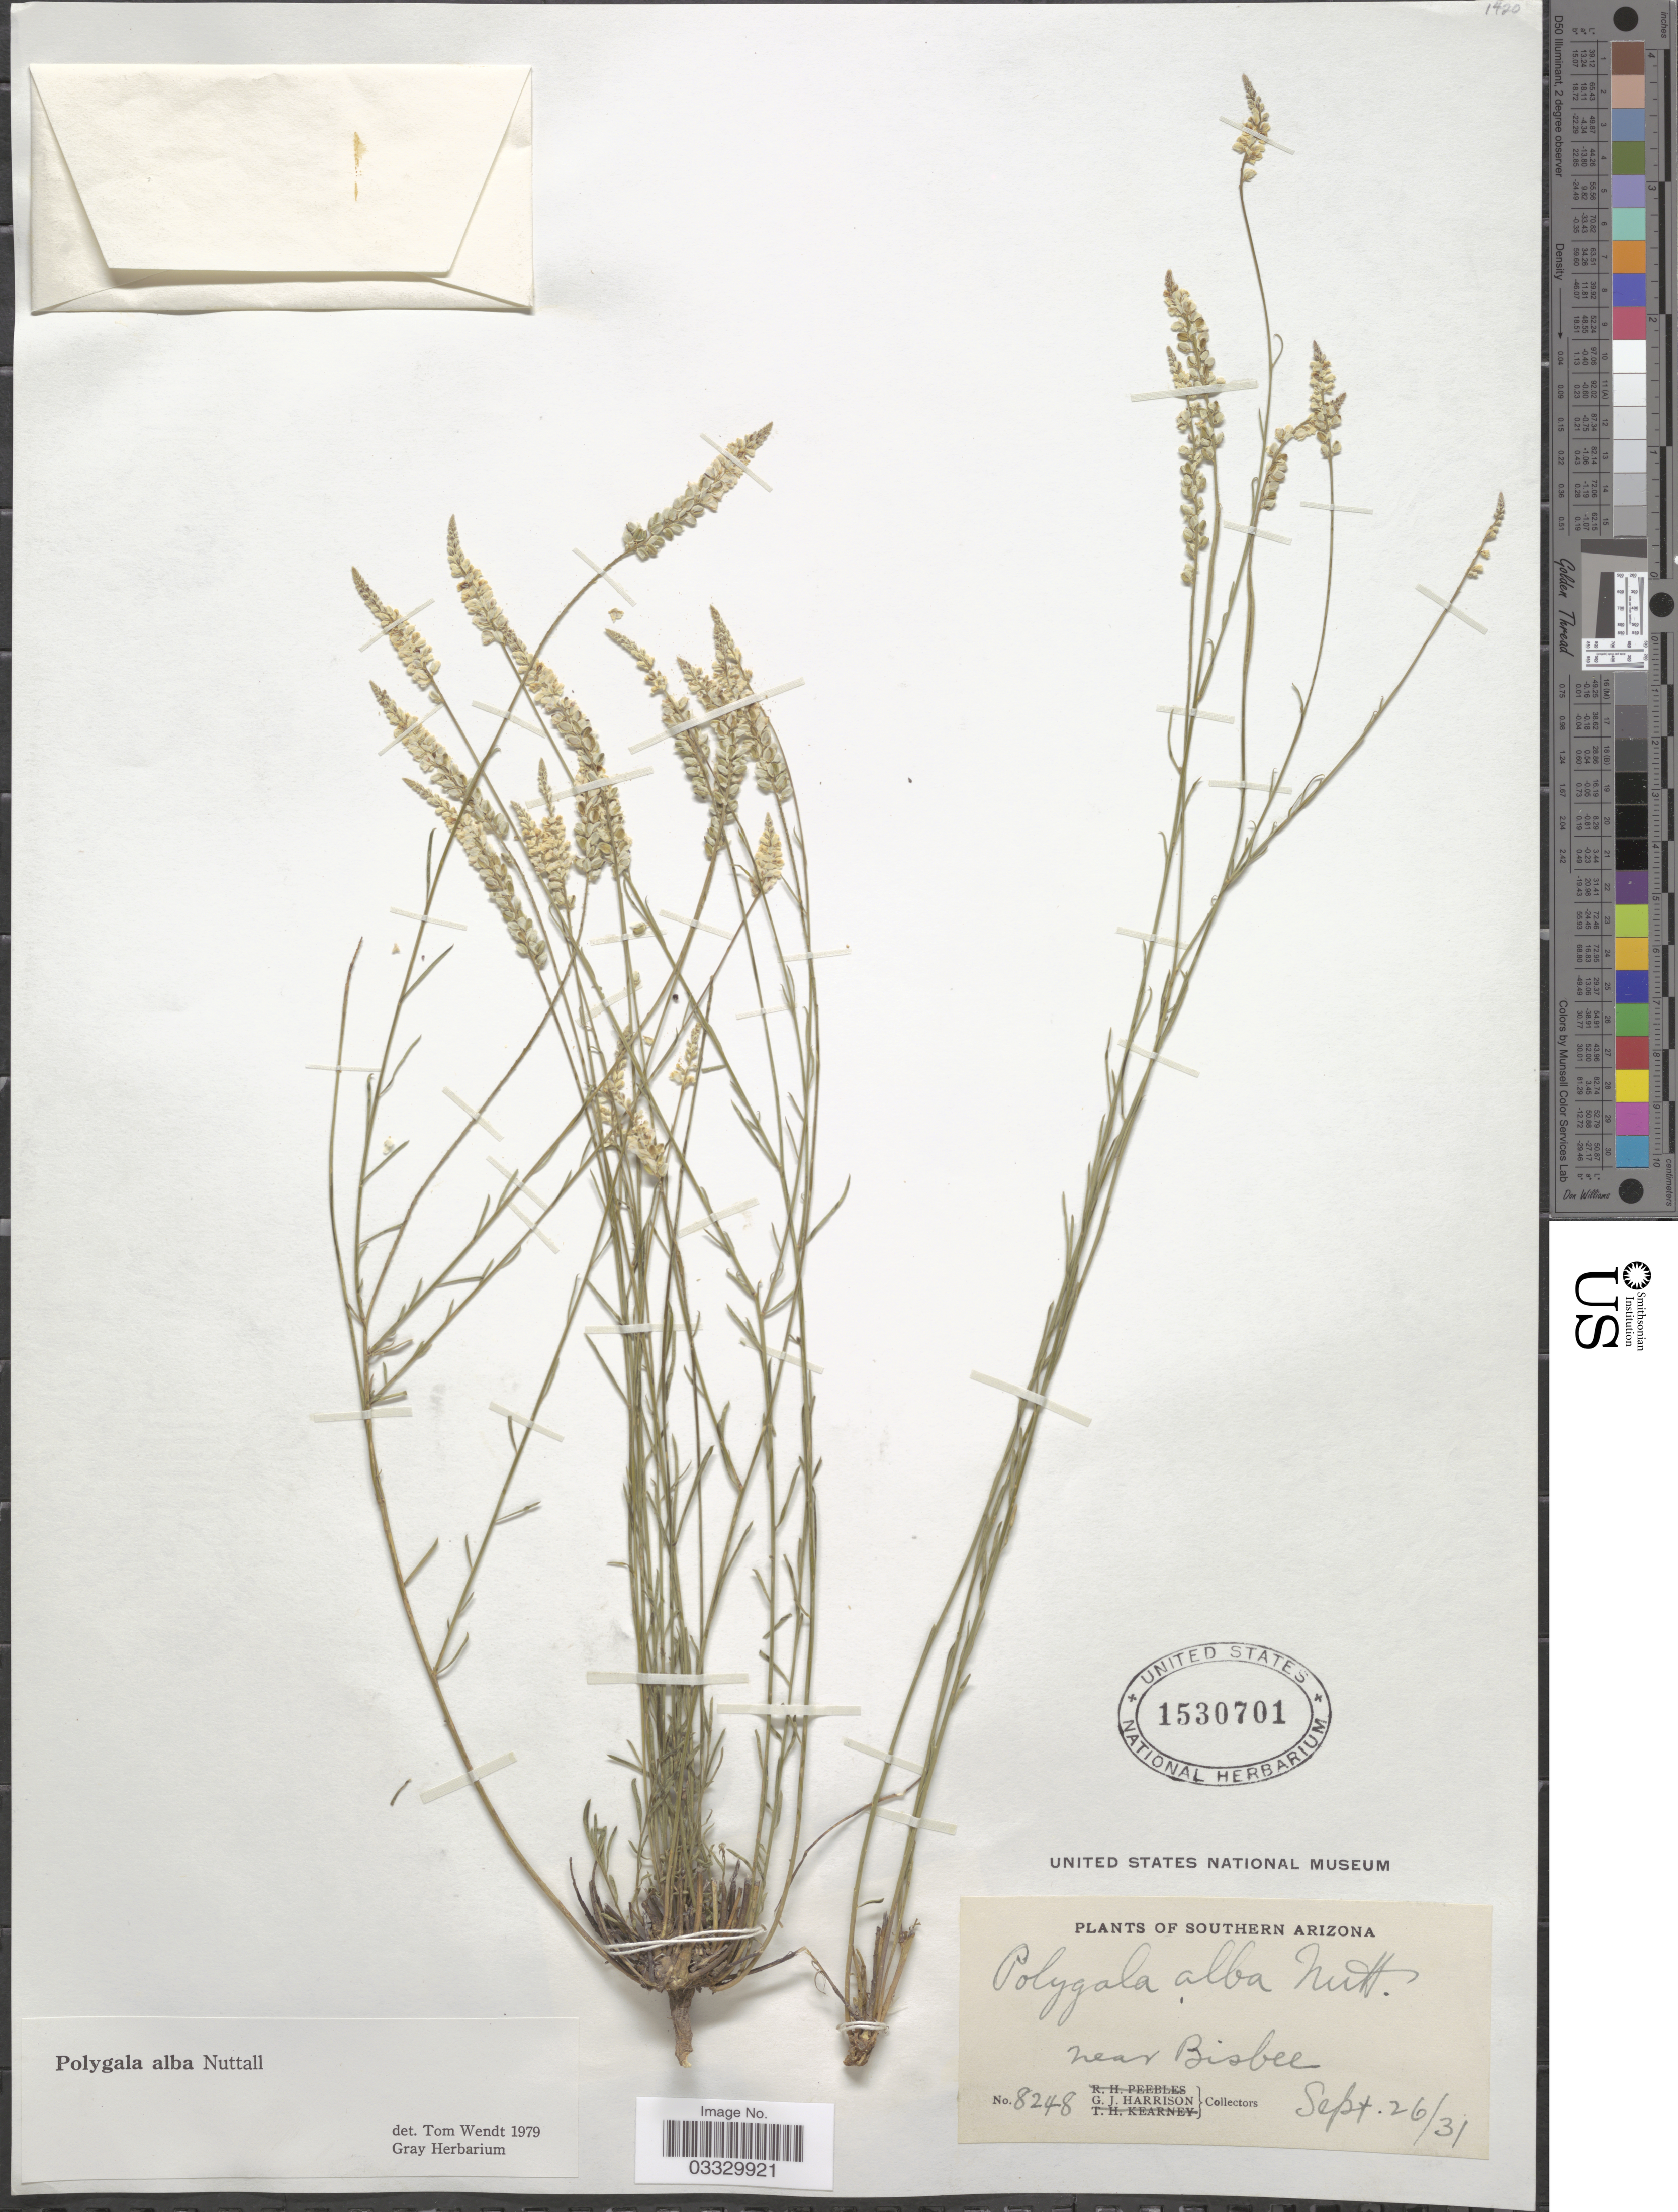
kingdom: Plantae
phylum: Tracheophyta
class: Magnoliopsida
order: Fabales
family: Polygalaceae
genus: Polygala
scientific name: Polygala alba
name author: Nutt.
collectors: G. J. Harrison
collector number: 8248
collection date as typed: Transcribed d/m/y: 26/9/31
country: United States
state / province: Arizona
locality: Southern Arizona. Near Bisbee.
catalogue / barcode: US 1530701